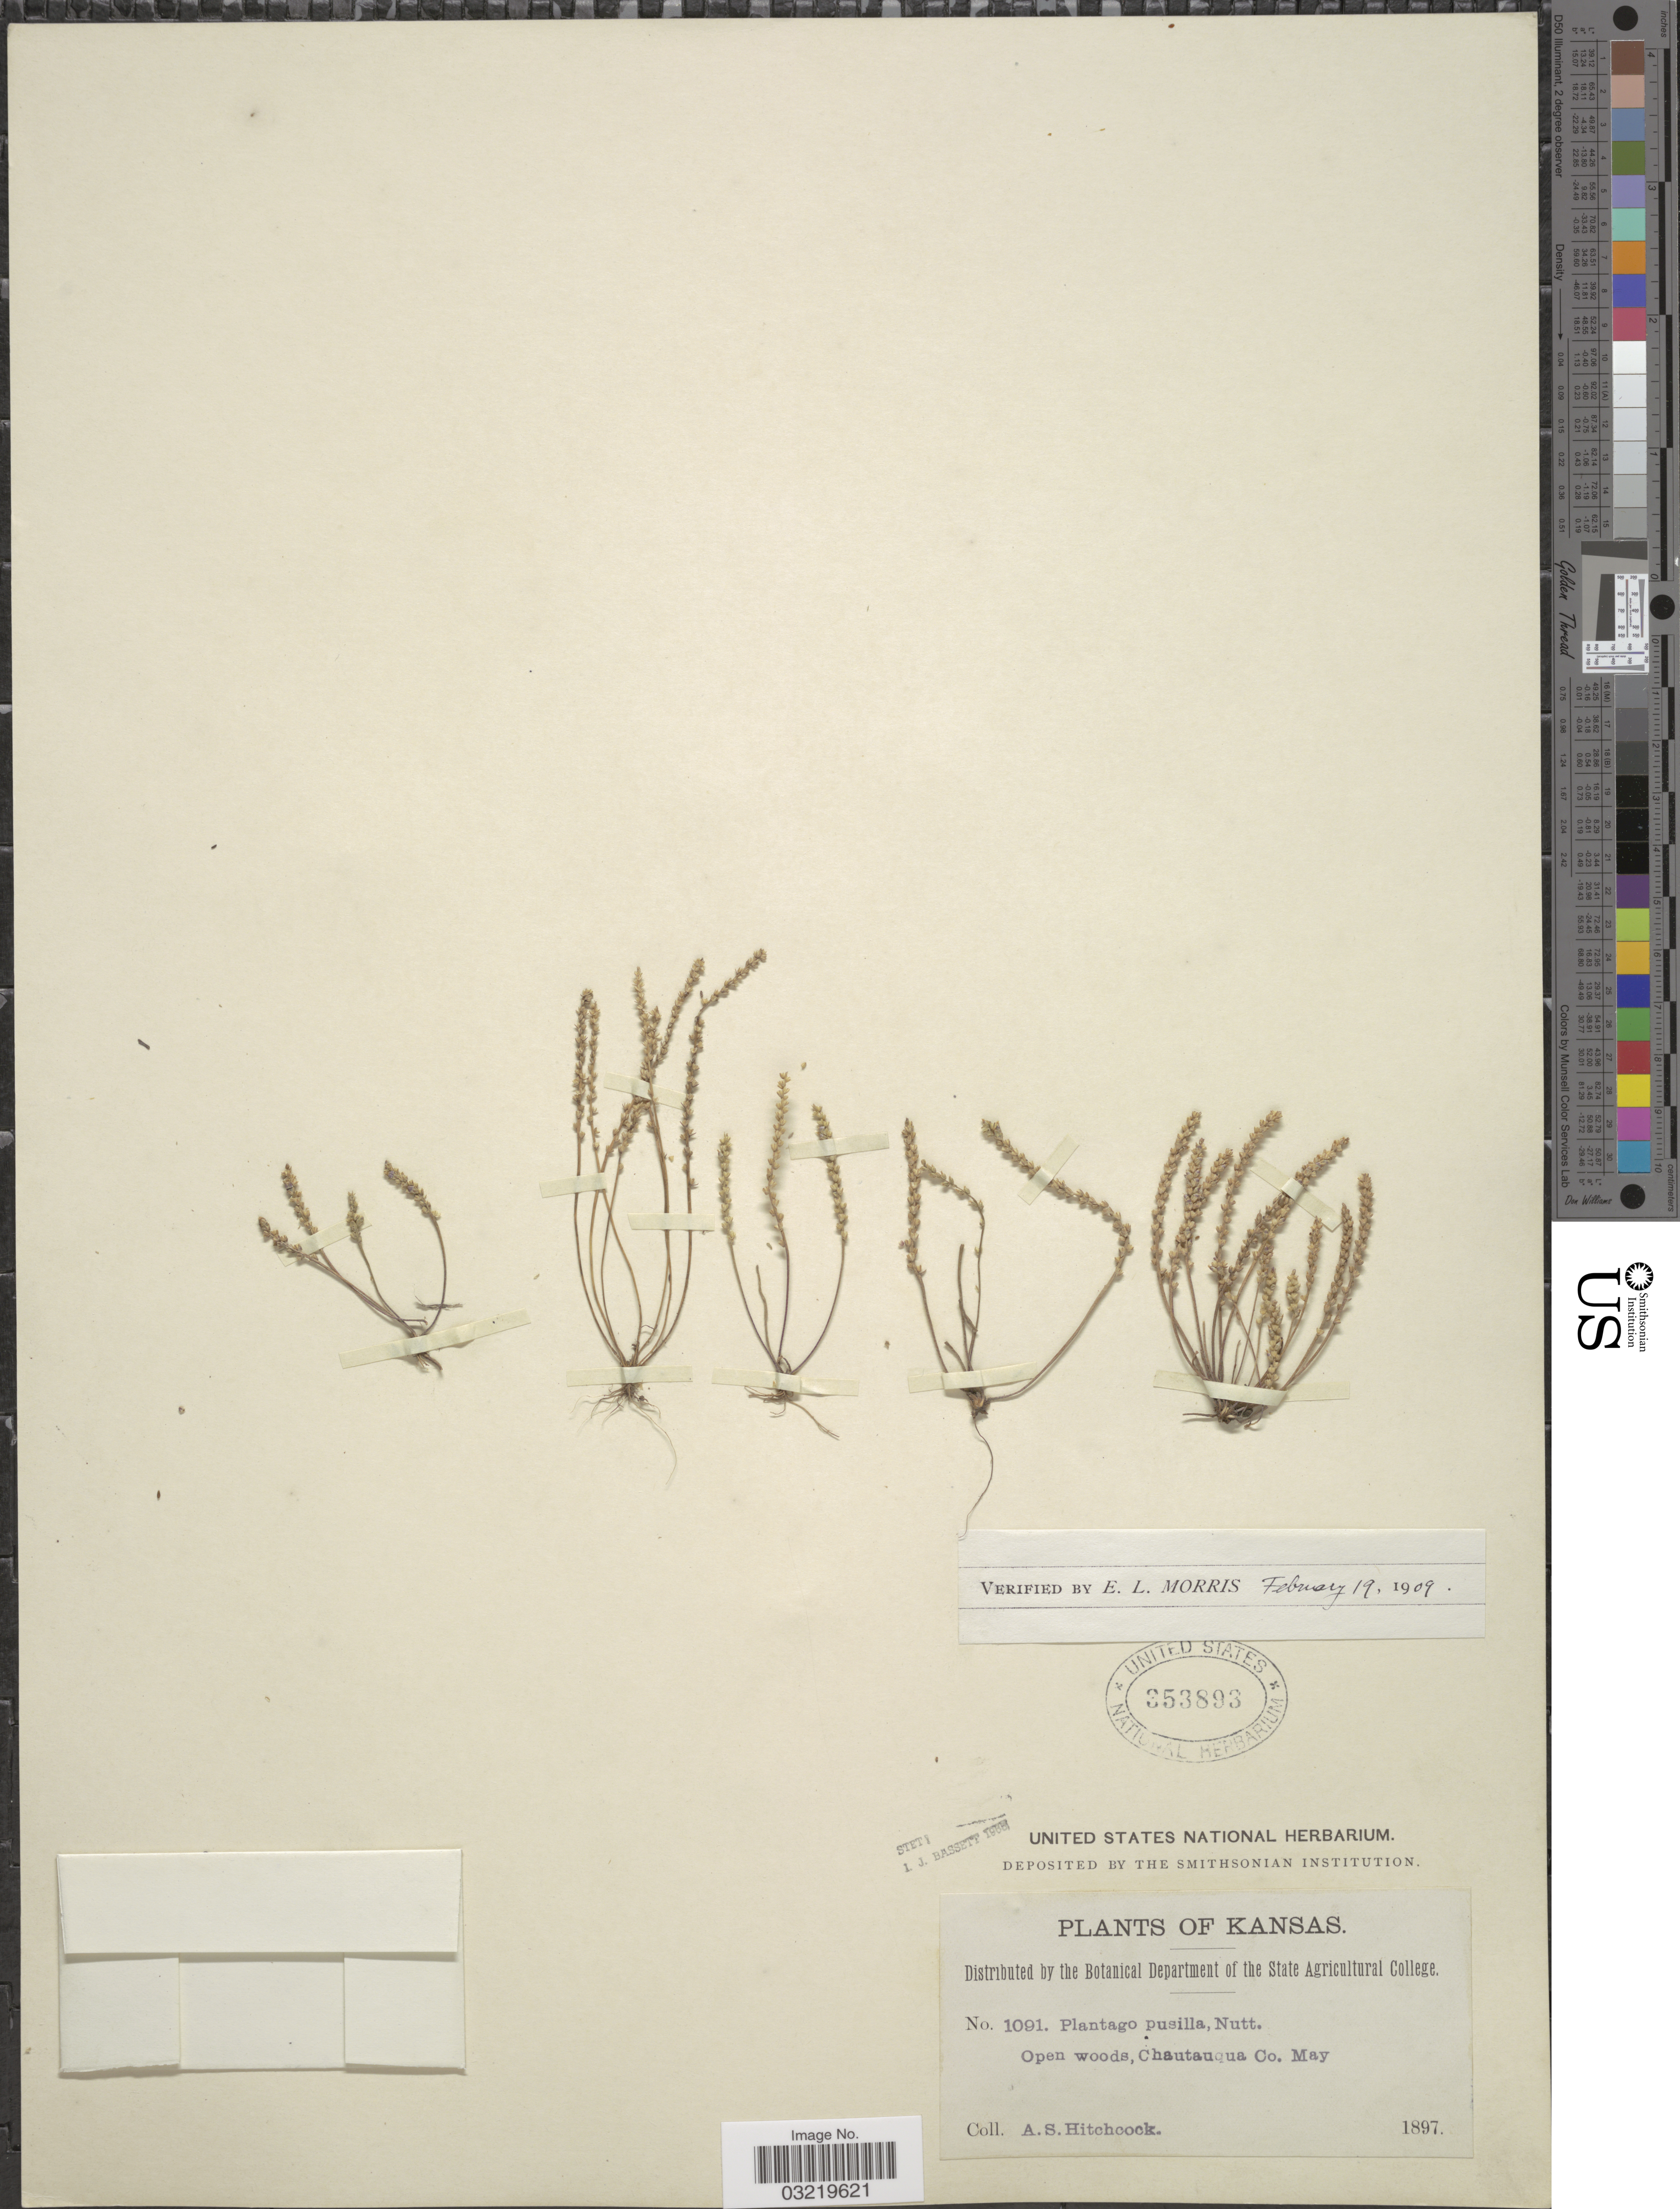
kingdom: Plantae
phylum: Tracheophyta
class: Magnoliopsida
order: Lamiales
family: Plantaginaceae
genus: Plantago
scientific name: Plantago pusilla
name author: Nutt.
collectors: A. S. Hitchcock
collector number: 1091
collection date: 1897-05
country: United States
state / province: Kansas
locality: Chautauqua Co.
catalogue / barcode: US 353893